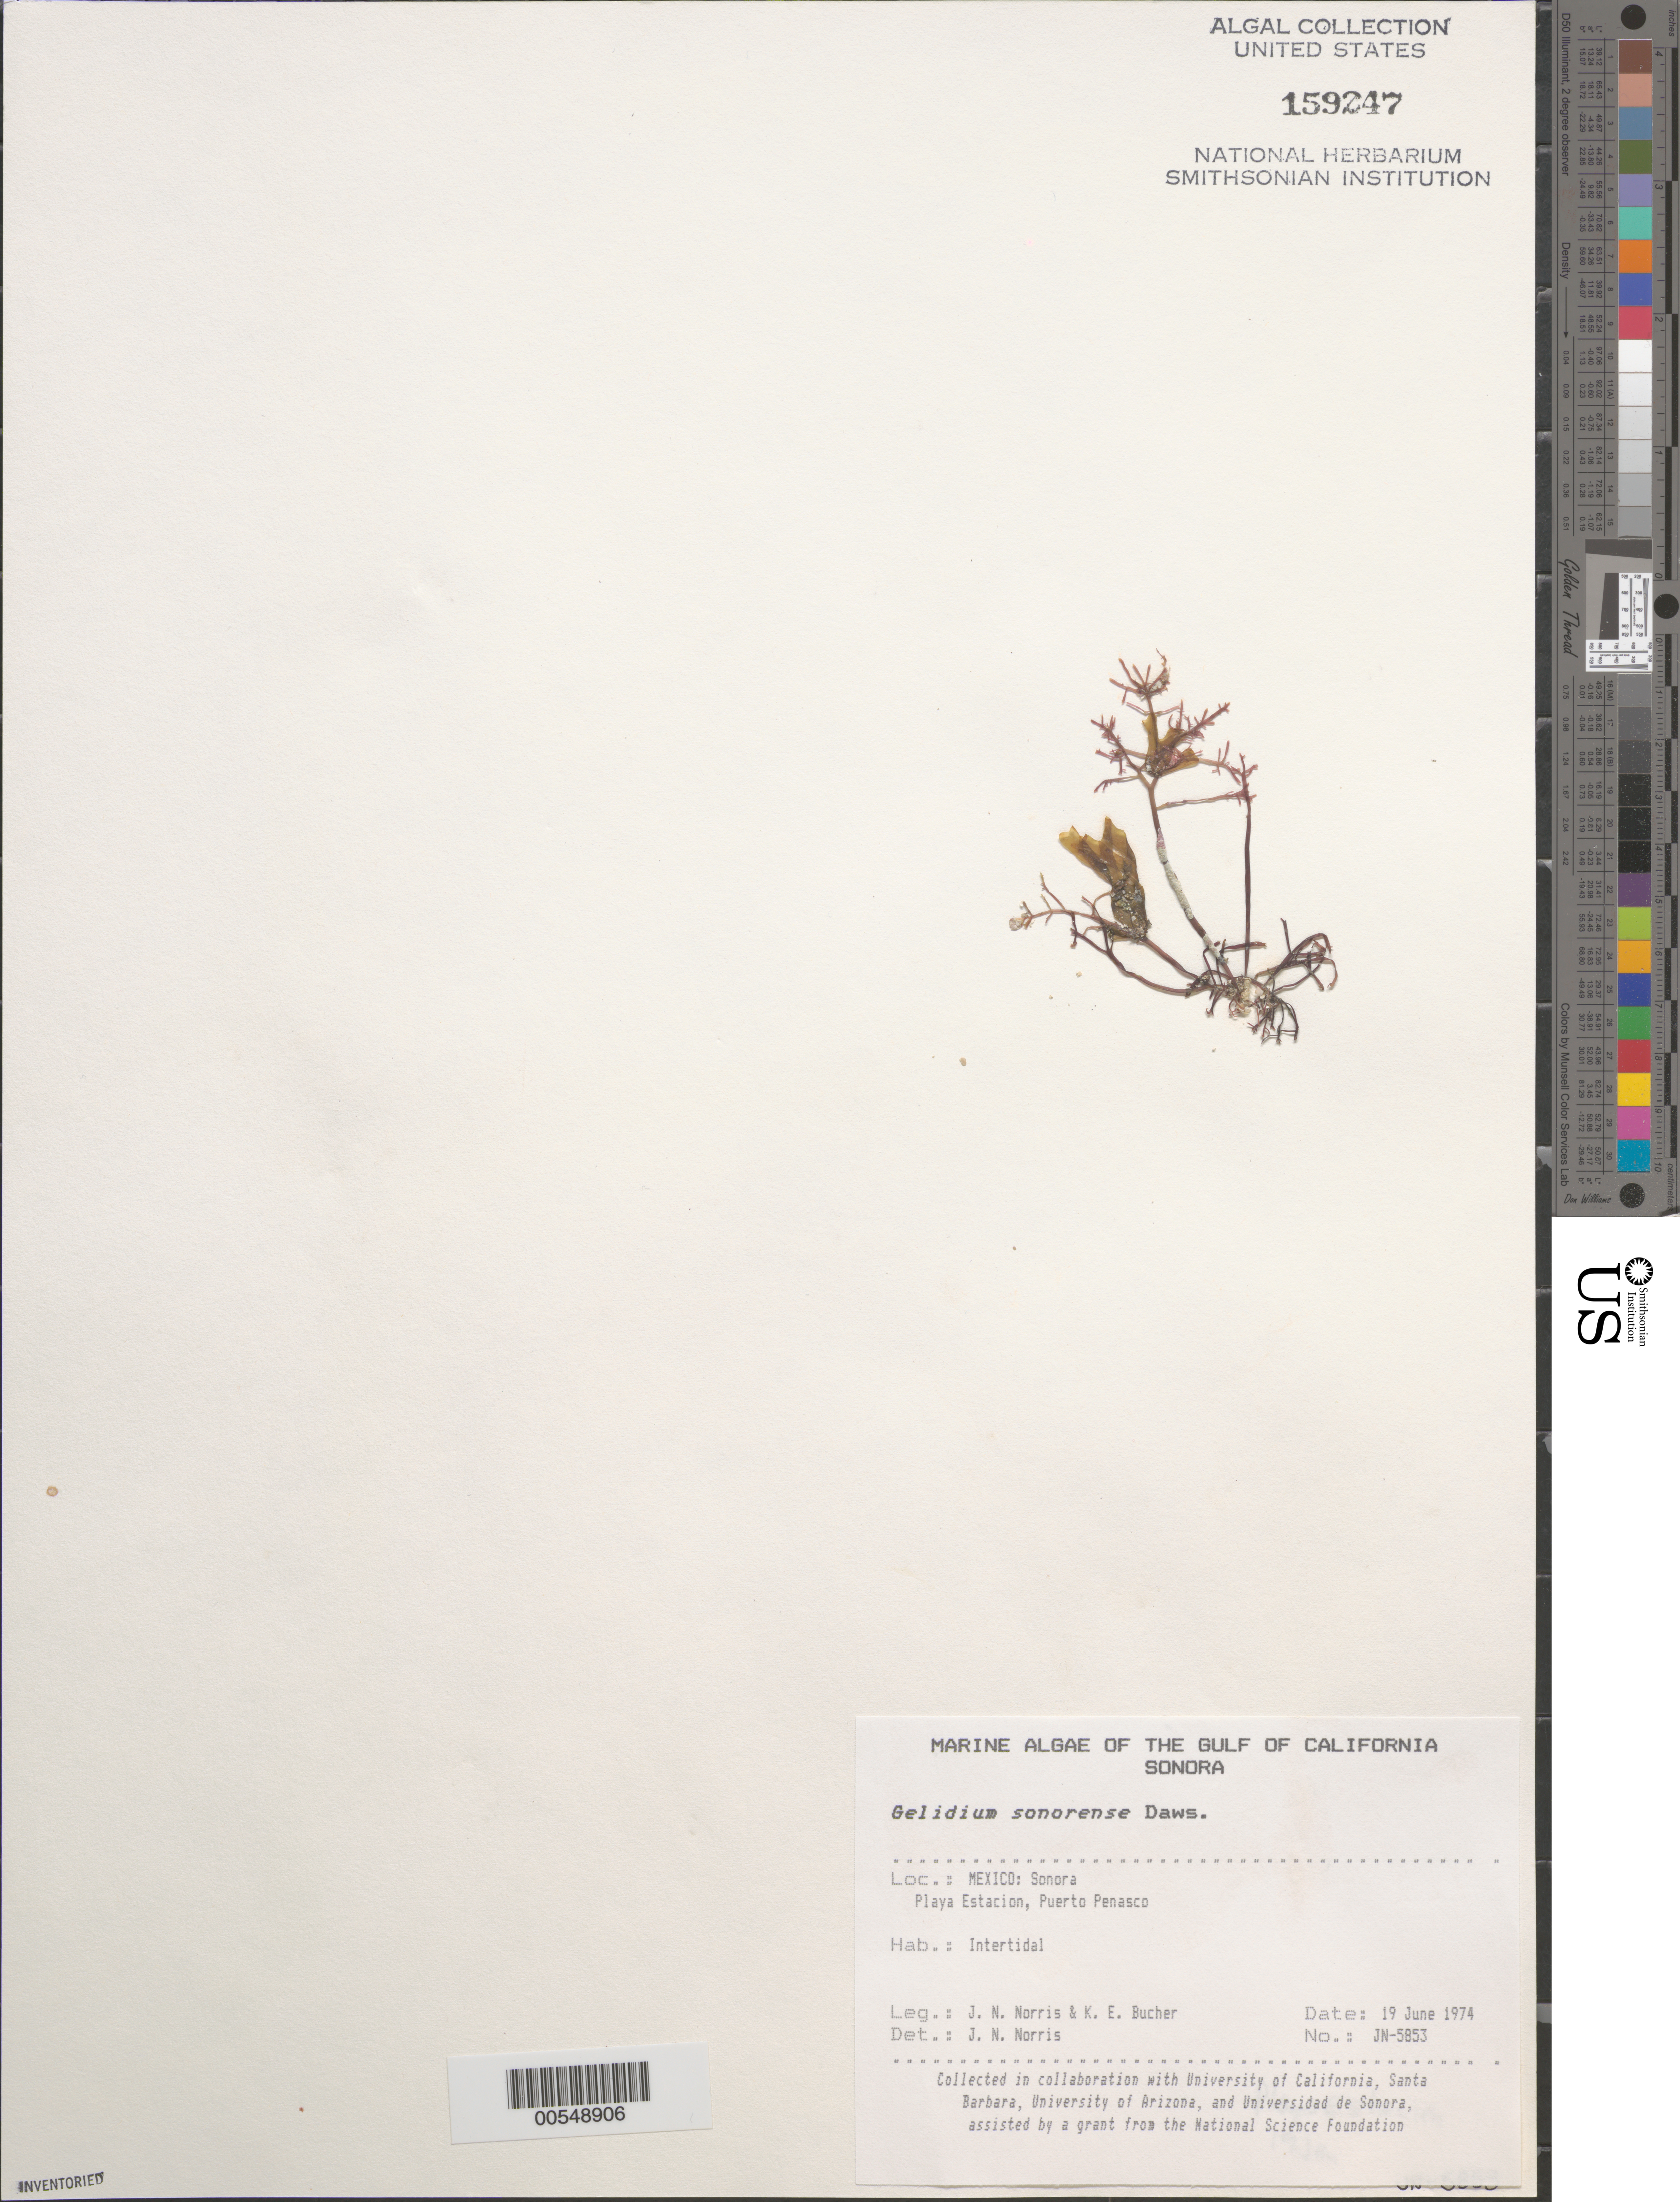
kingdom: Plantae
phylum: Rhodophyta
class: Florideophyceae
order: Gelidiales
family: Pterocladiaceae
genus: Pterocladia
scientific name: Pterocladia sonorense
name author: (E.Y. Dawson) J.G.Stewart & J.N. Norris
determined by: Algae name updating Project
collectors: J. N. Norris & K. E. Bucher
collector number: JN-5853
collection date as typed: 19 Jun 1974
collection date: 1974-06-19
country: Mexico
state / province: Sonora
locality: Playa Estacion, Puerto Penasco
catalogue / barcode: US 159247